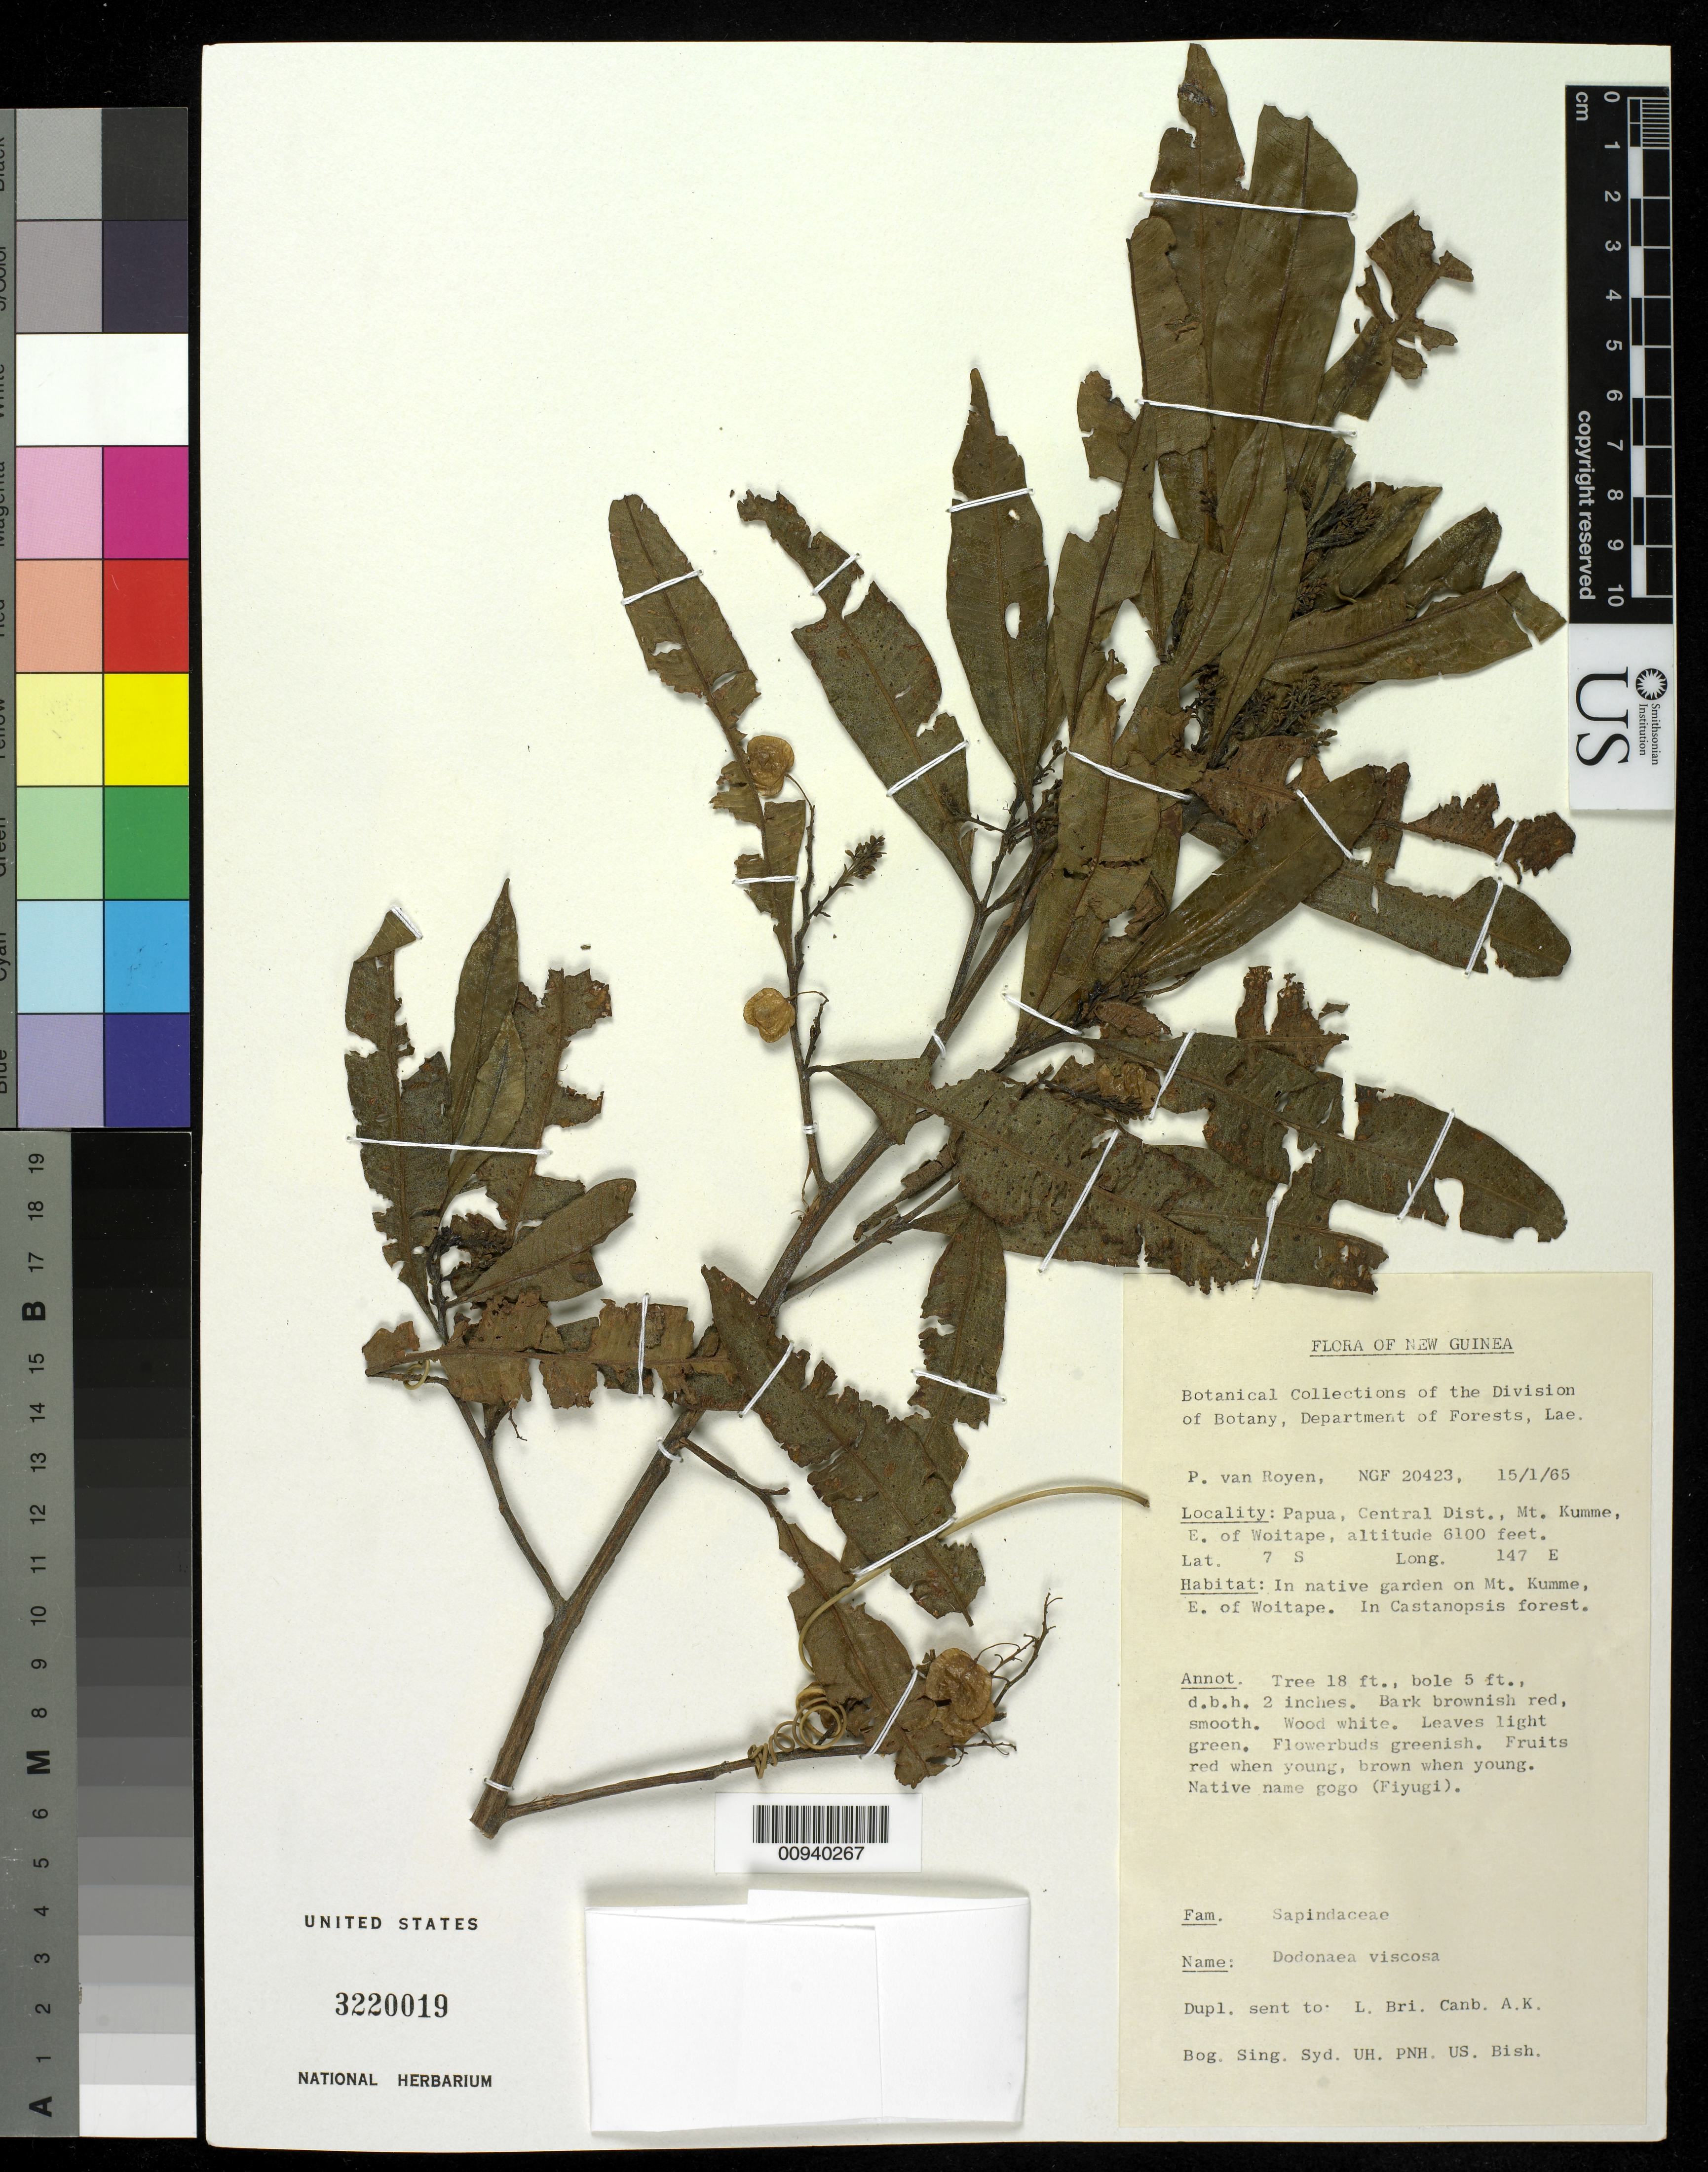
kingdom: Plantae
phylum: Tracheophyta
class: Magnoliopsida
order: Sapindales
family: Sapindaceae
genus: Dodonaea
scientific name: Dodonaea viscosa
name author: Jacq.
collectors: P. van Royen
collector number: NGF 20423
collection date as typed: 15 Jan 1965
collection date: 1965-01-15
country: Papua New Guinea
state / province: Central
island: New Guinea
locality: Mt. Kumme, E of Woitape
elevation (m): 1859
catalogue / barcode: US 3220019